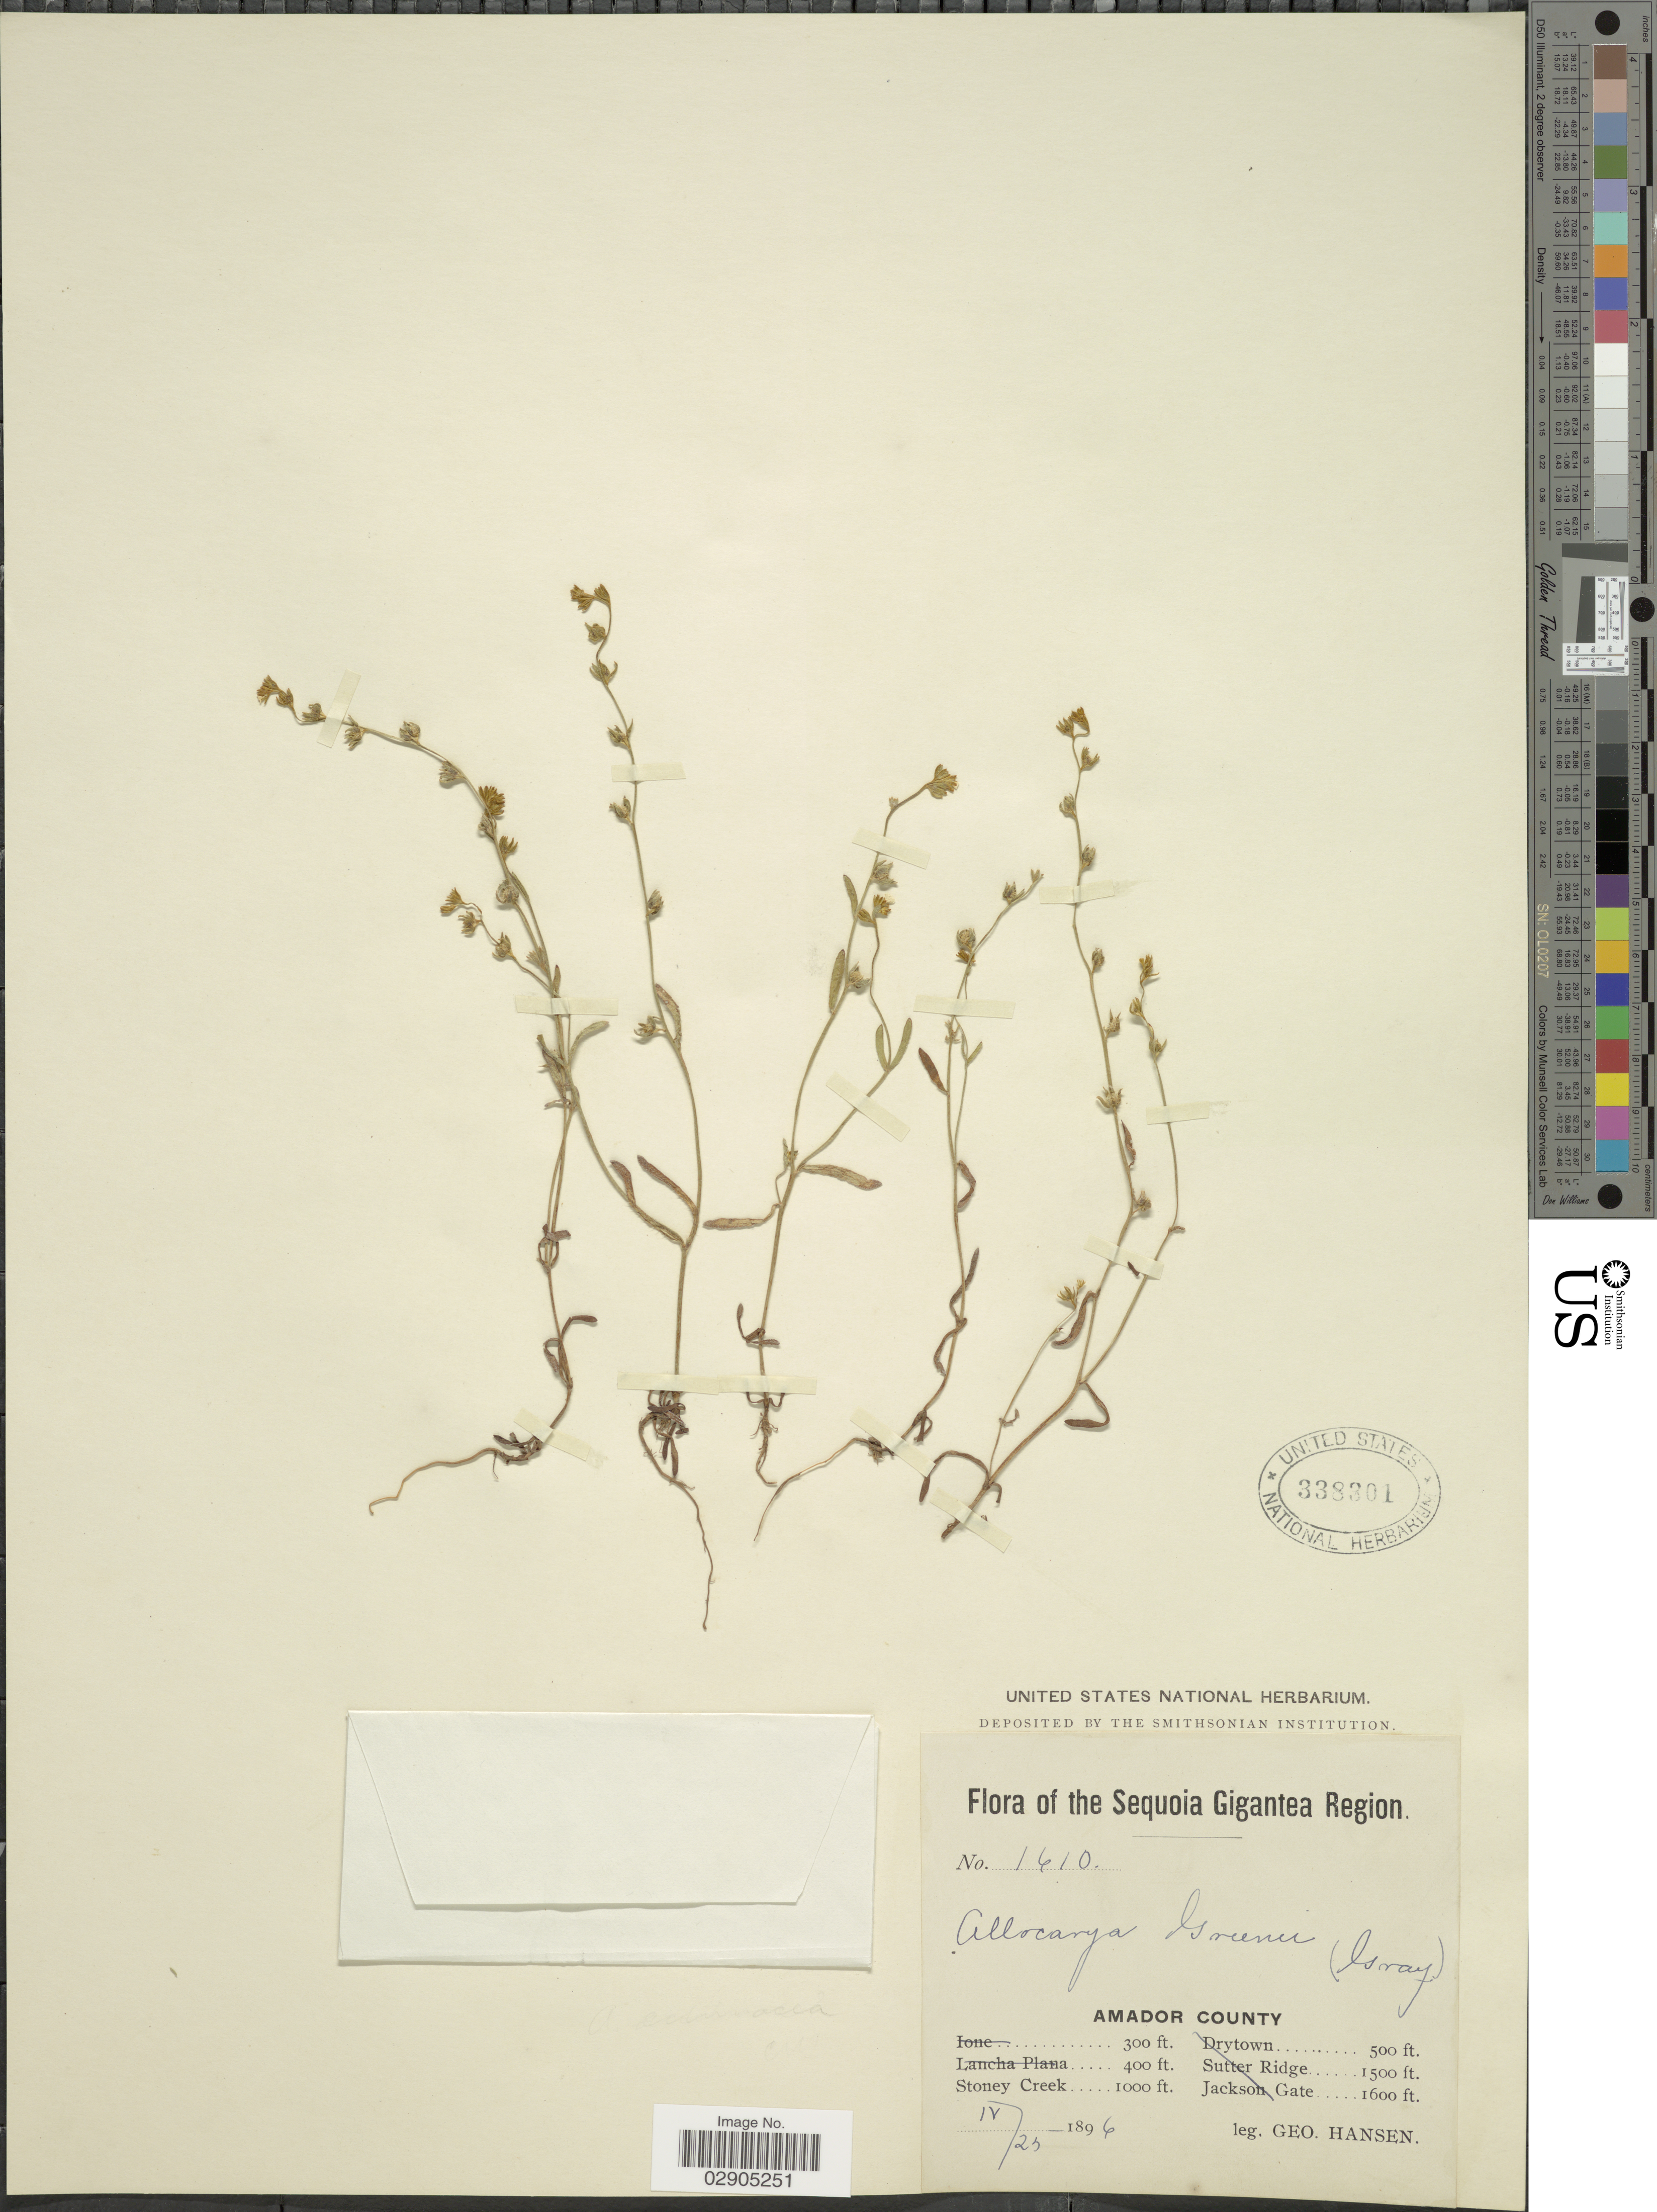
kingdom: Plantae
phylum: Tracheophyta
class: Magnoliopsida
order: Boraginales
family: Boraginaceae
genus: Allocarya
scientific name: Allocarya greenei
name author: (A. Gray) S.W. Greene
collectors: G. Hansen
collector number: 1410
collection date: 1896-04-25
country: United States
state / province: California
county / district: Amador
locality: Sequoia Gigantea Region. Amador County. Stoney Creek.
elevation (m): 305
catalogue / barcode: US 338301